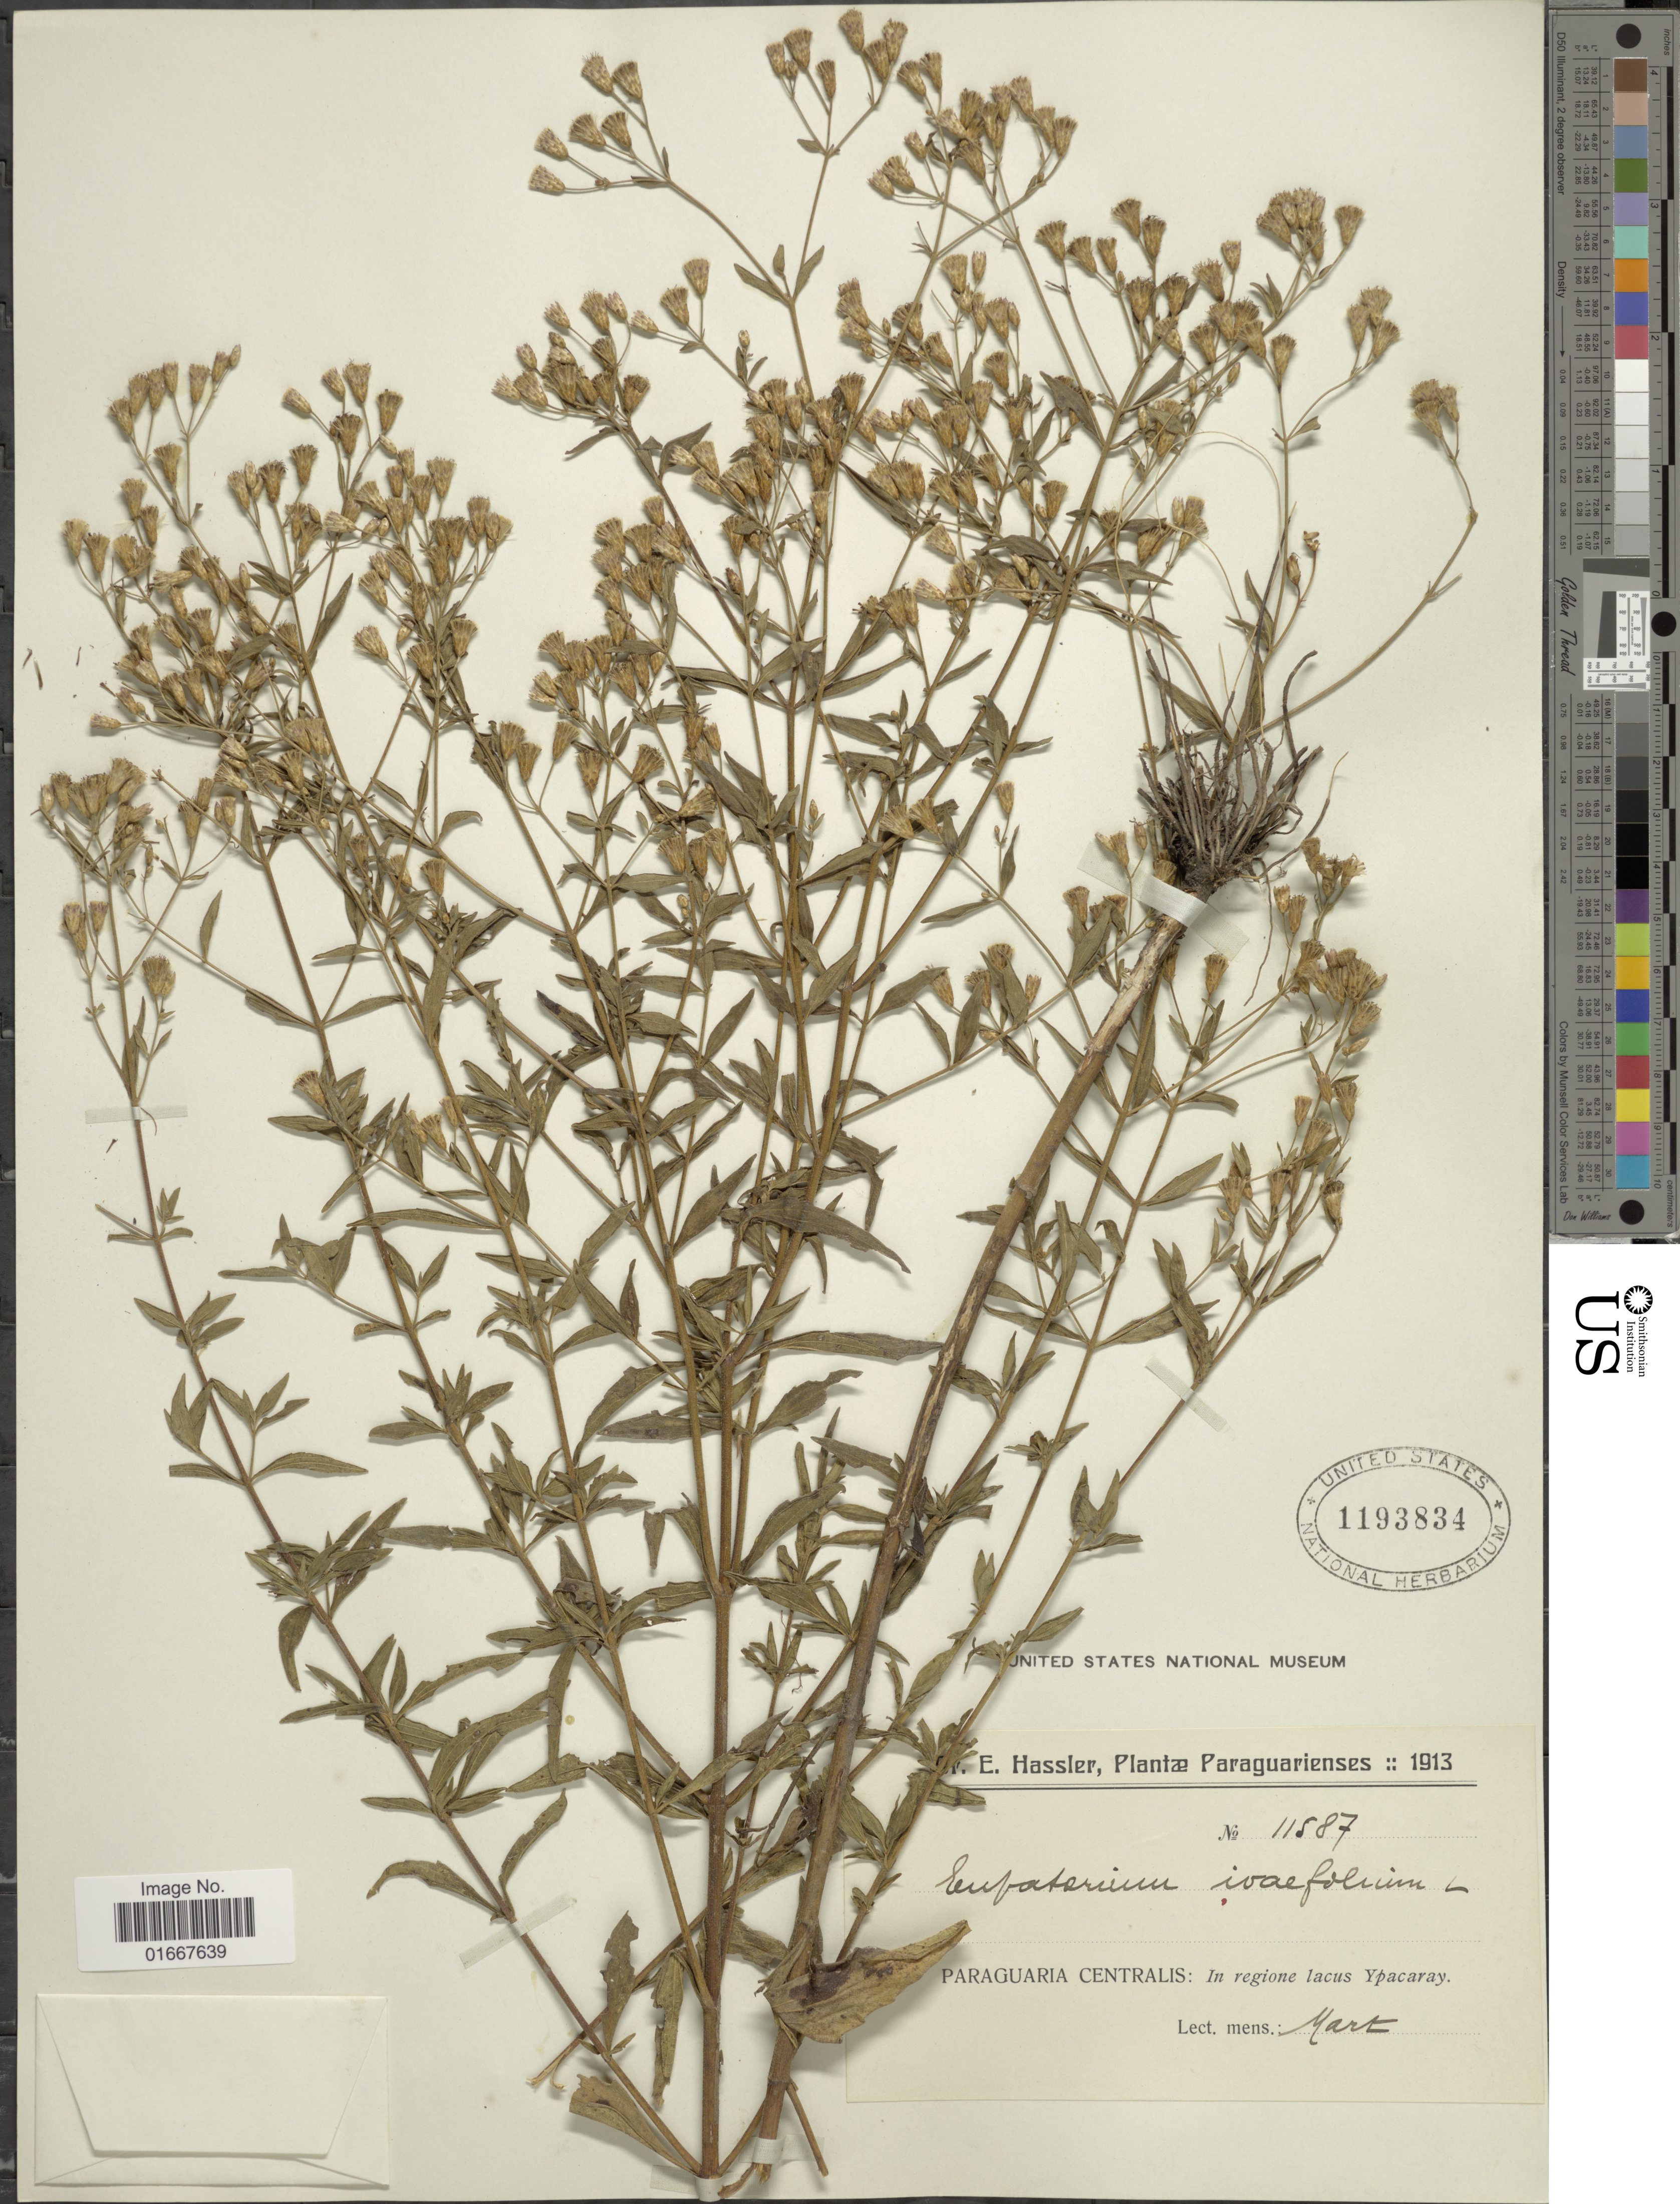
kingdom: Plantae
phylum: Tracheophyta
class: Magnoliopsida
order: Asterales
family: Asteraceae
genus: Chromolaena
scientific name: Chromolaena ivaefolia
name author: (L.) R.M. King & H. Rob.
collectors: E. Hassler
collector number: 11587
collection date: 1913-03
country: Paraguay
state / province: Paraguari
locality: Paraguaria Centralis: In regione lacus Ypacaray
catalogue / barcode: US 1193834